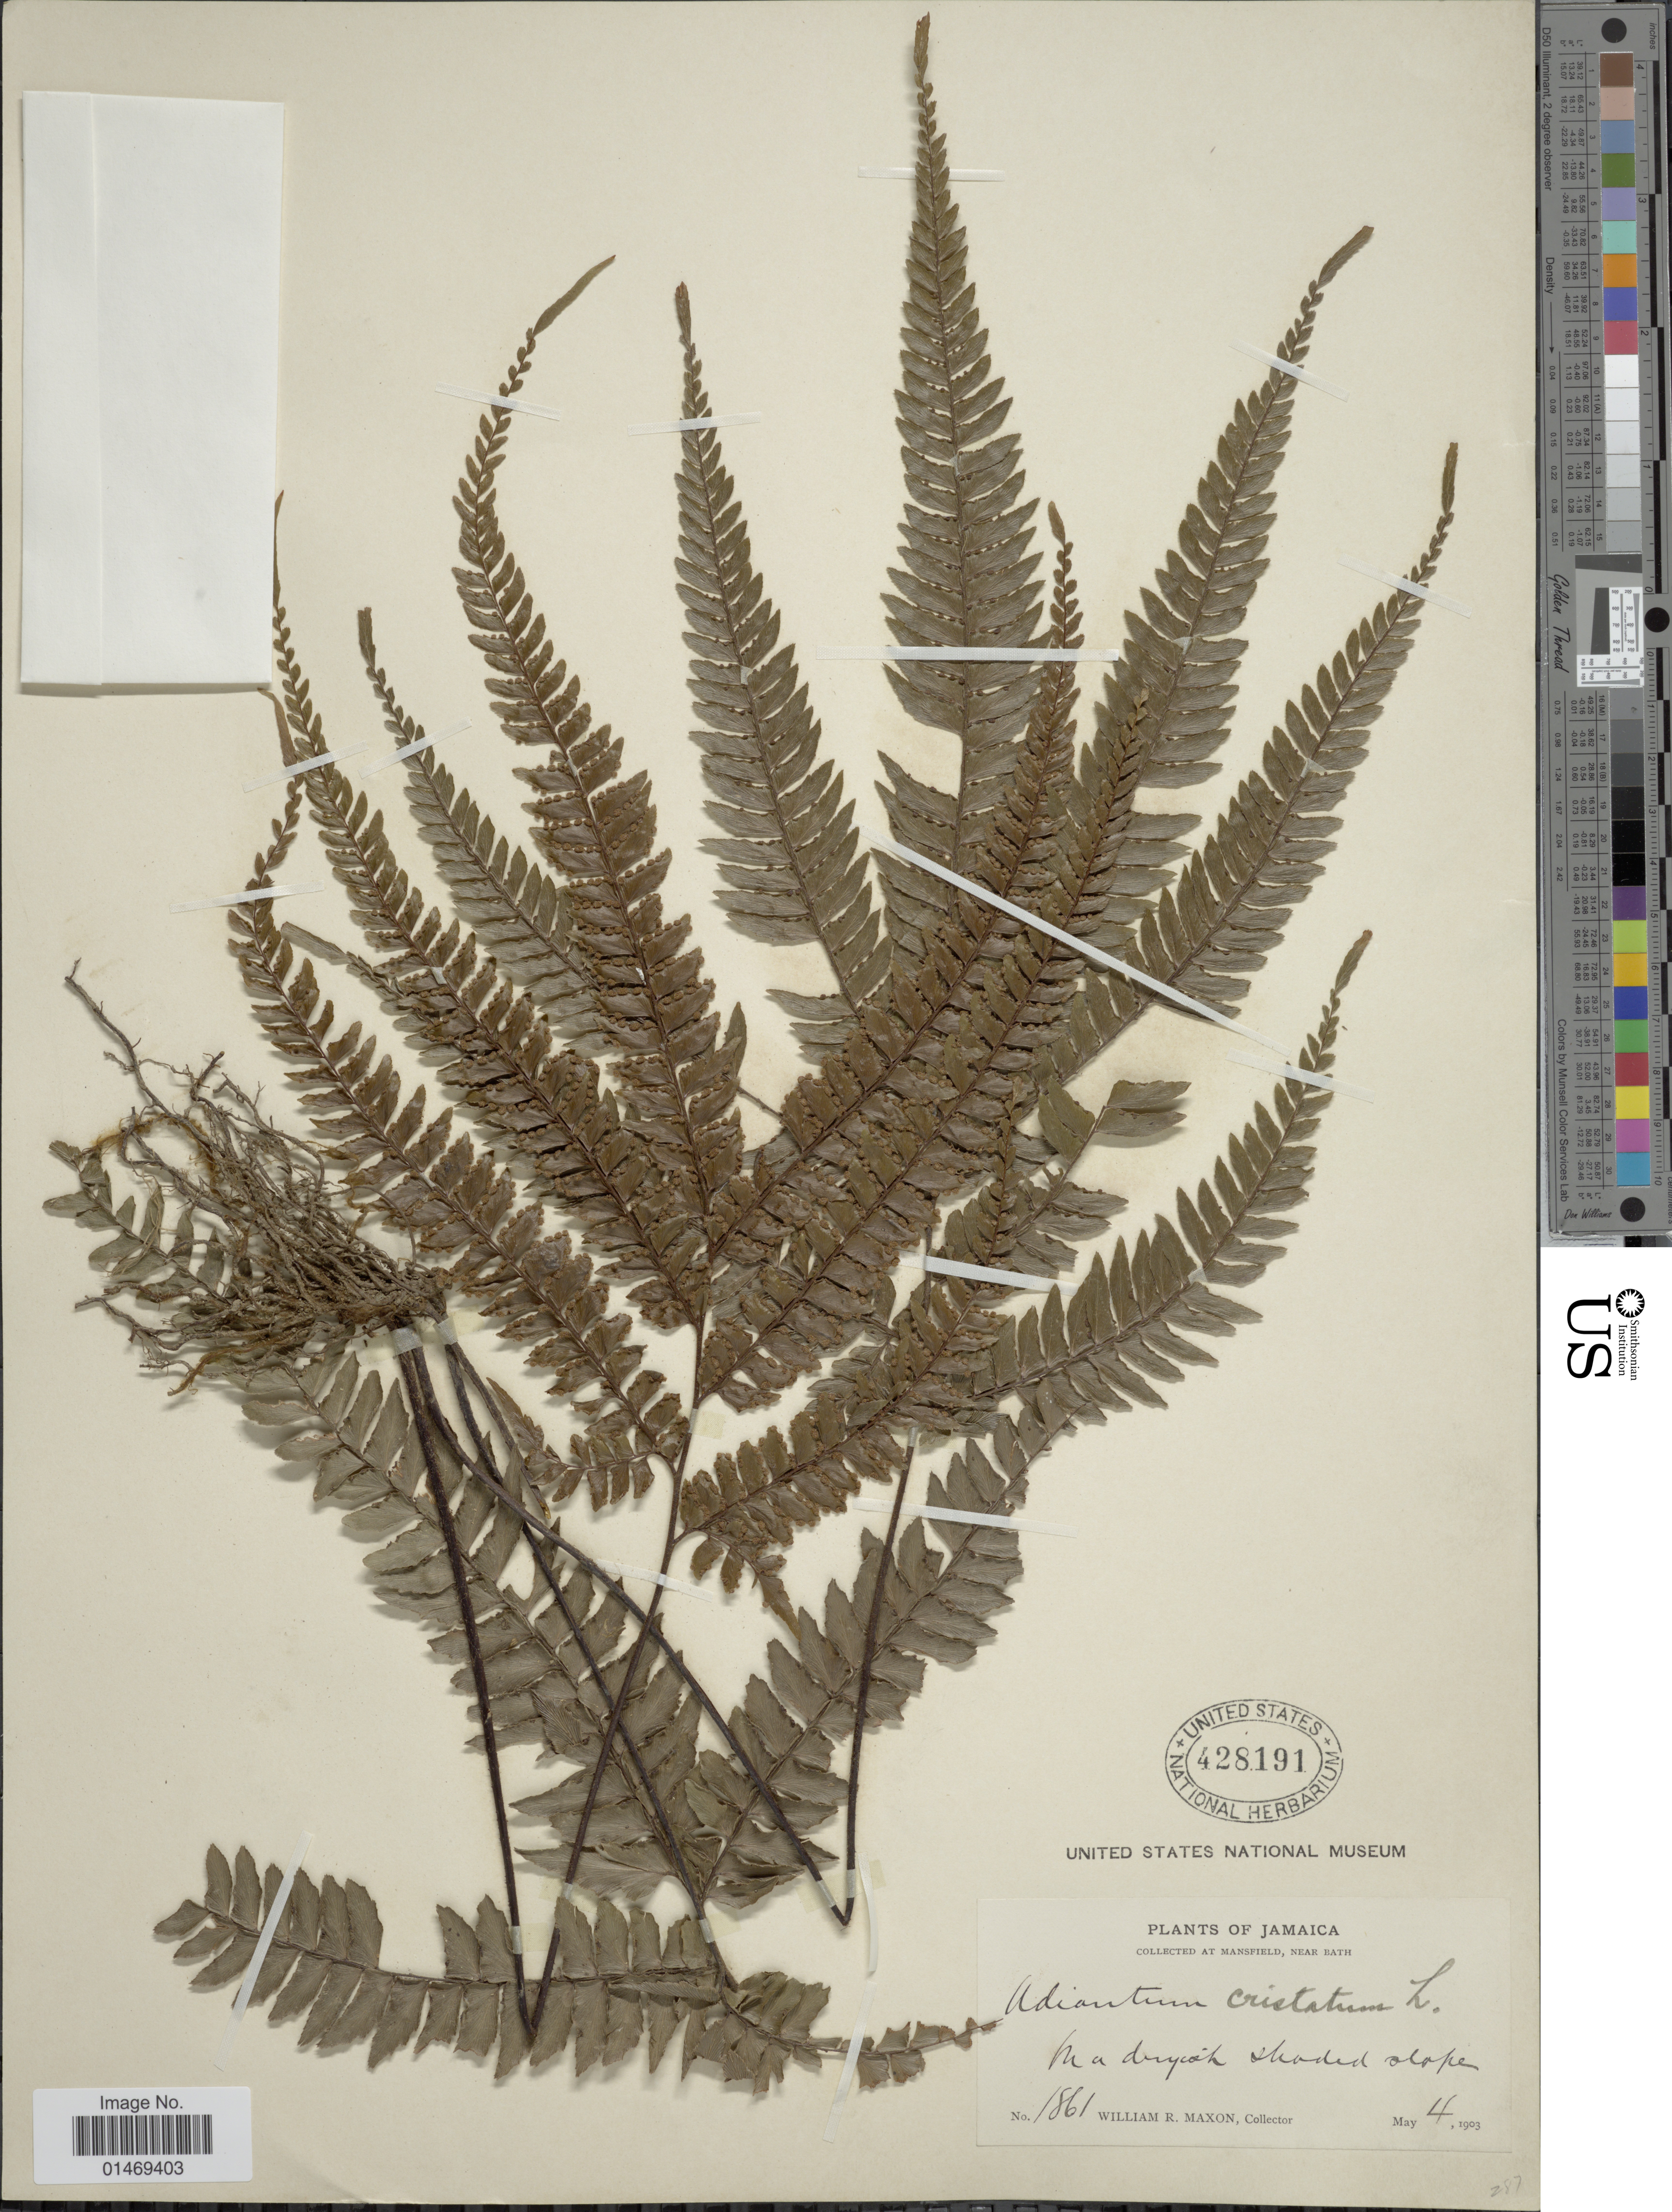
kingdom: Plantae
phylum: Tracheophyta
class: Polypodiopsida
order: Polypodiales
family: Pteridaceae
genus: Adiantum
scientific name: Adiantum pyramidale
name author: (L.) Willd.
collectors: W. R. Maxon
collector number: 1861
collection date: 1903-05-04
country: Jamaica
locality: At Mansfield, Near Bath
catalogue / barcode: US 428191